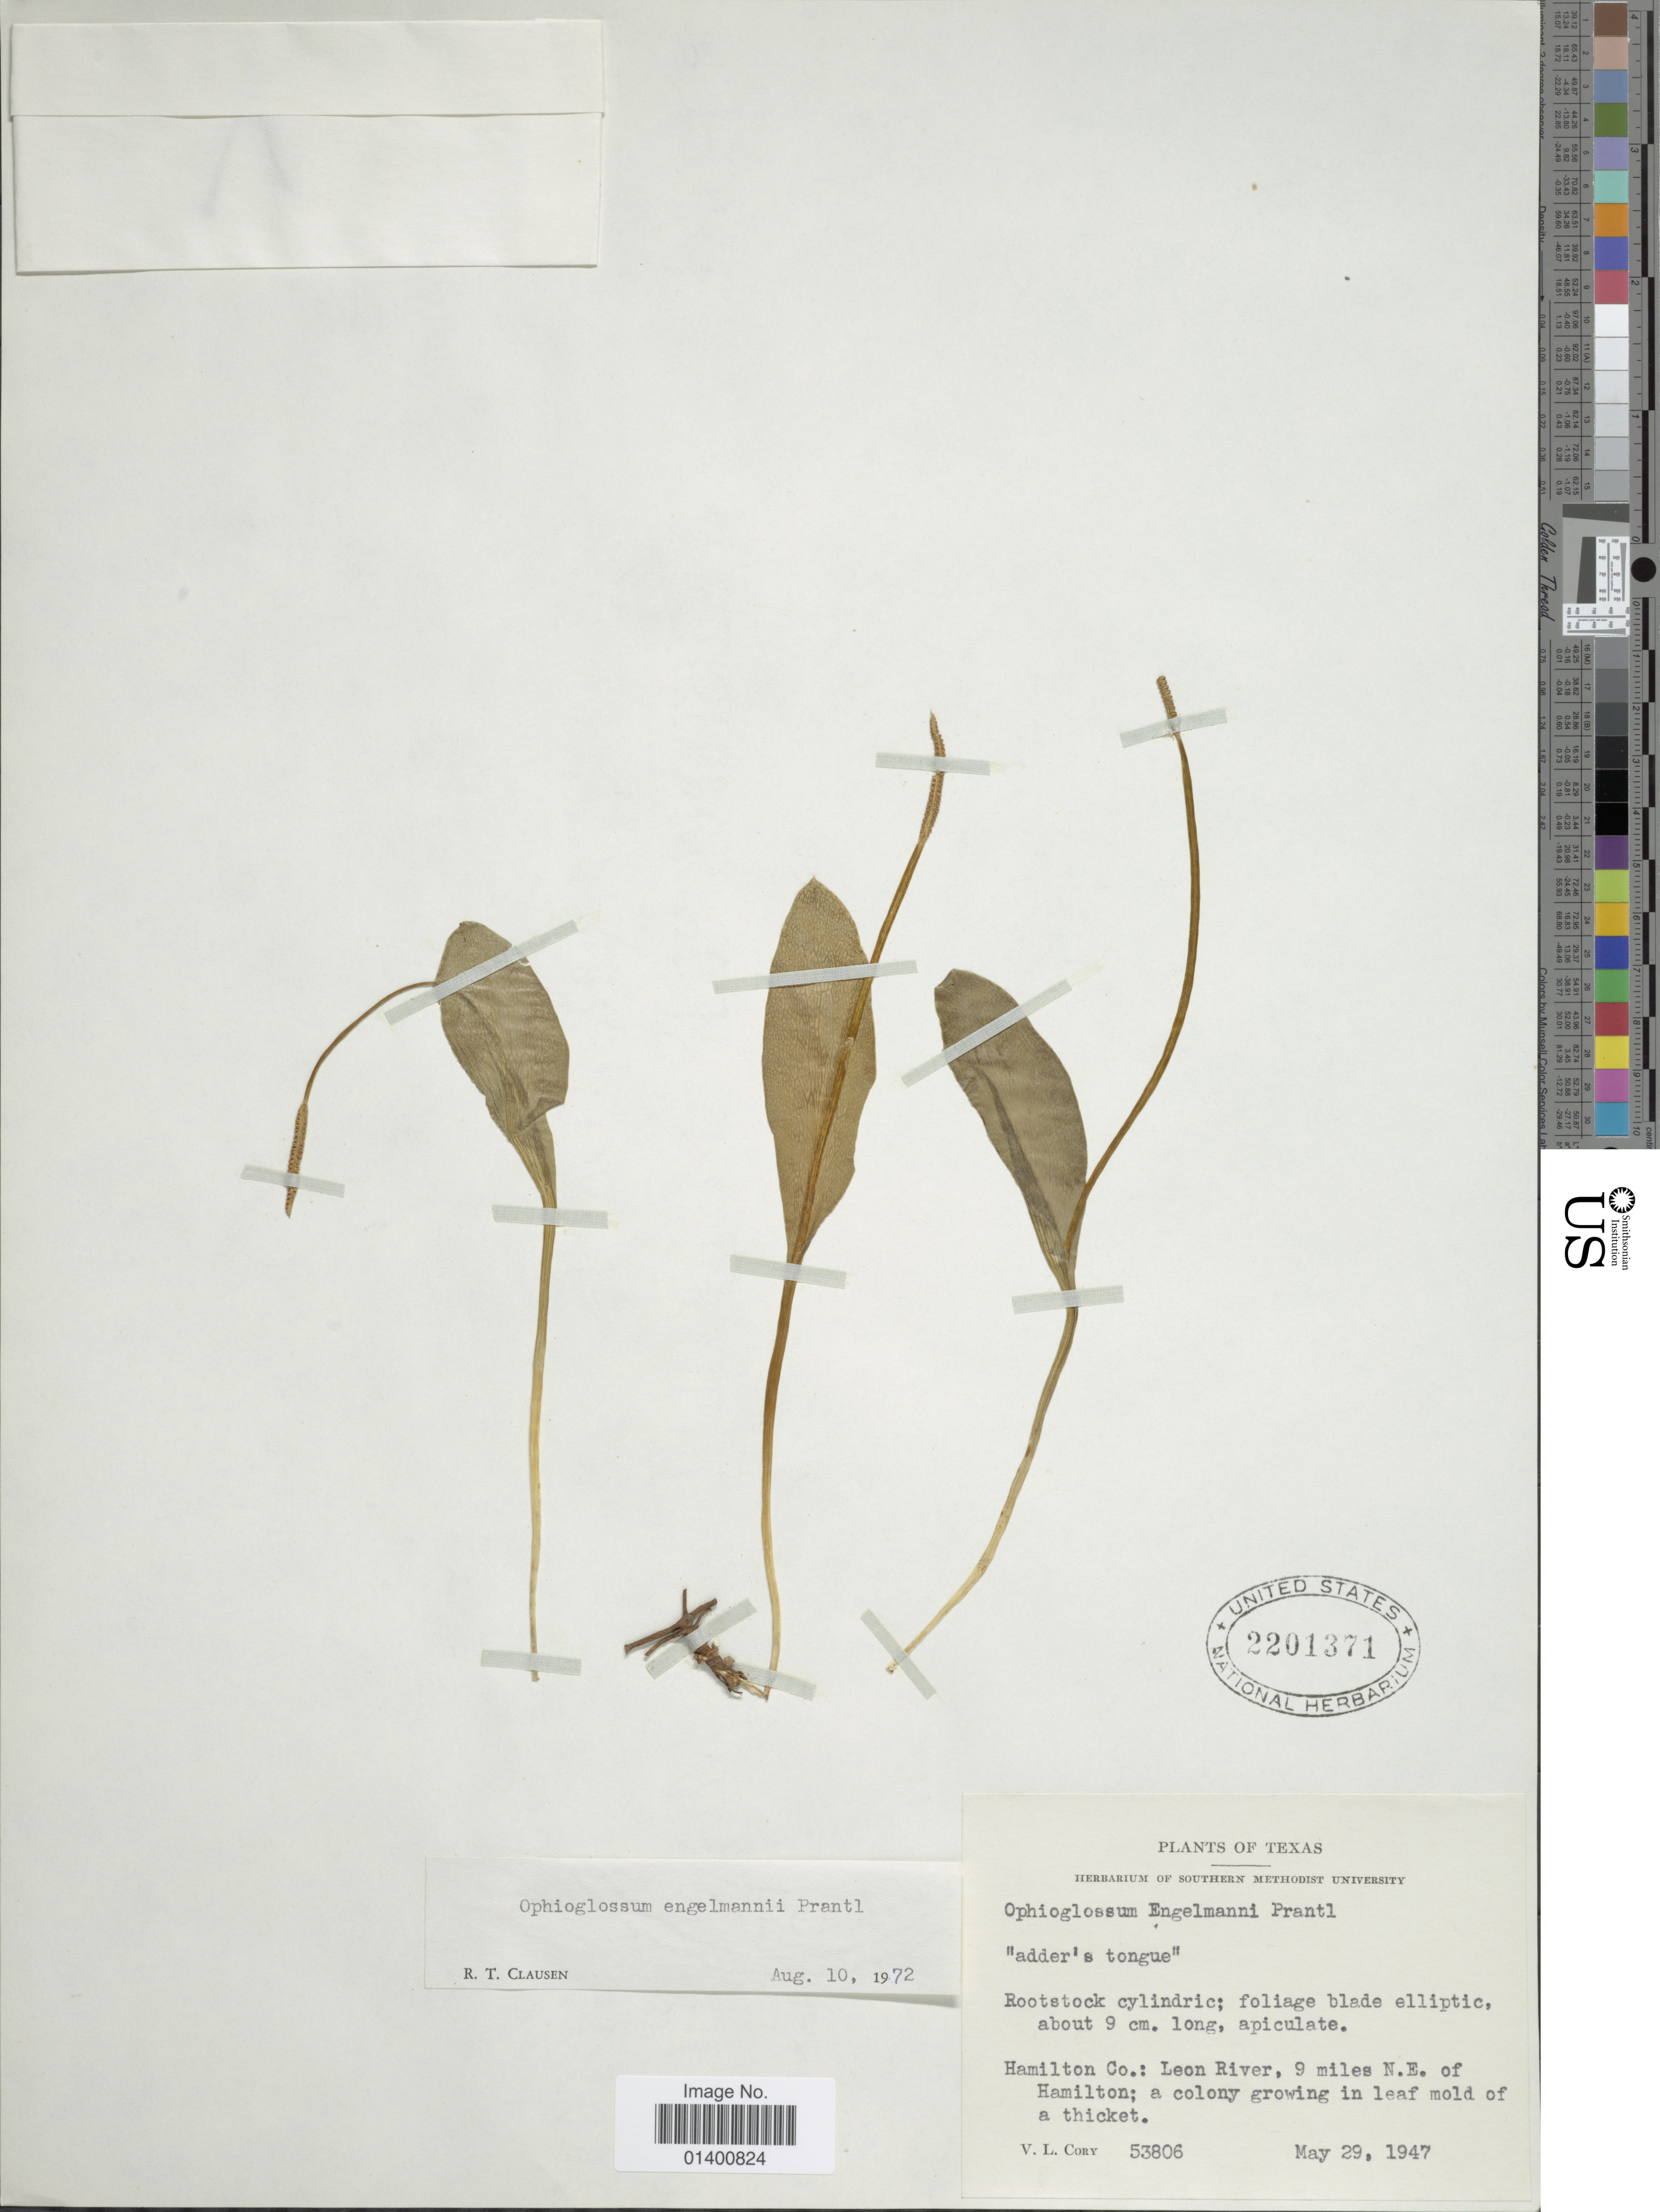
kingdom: Plantae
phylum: Tracheophyta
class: Polypodiopsida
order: Ophioglossales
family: Ophioglossaceae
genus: Ophioglossum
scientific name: Ophioglossum engelmannii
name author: Prantl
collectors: V. Cory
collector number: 53806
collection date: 1947-05-29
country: United States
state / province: Texas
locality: Hamitlon Co.: Leon River, 9 miles N.E. of Hamilton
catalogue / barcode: US 2201371